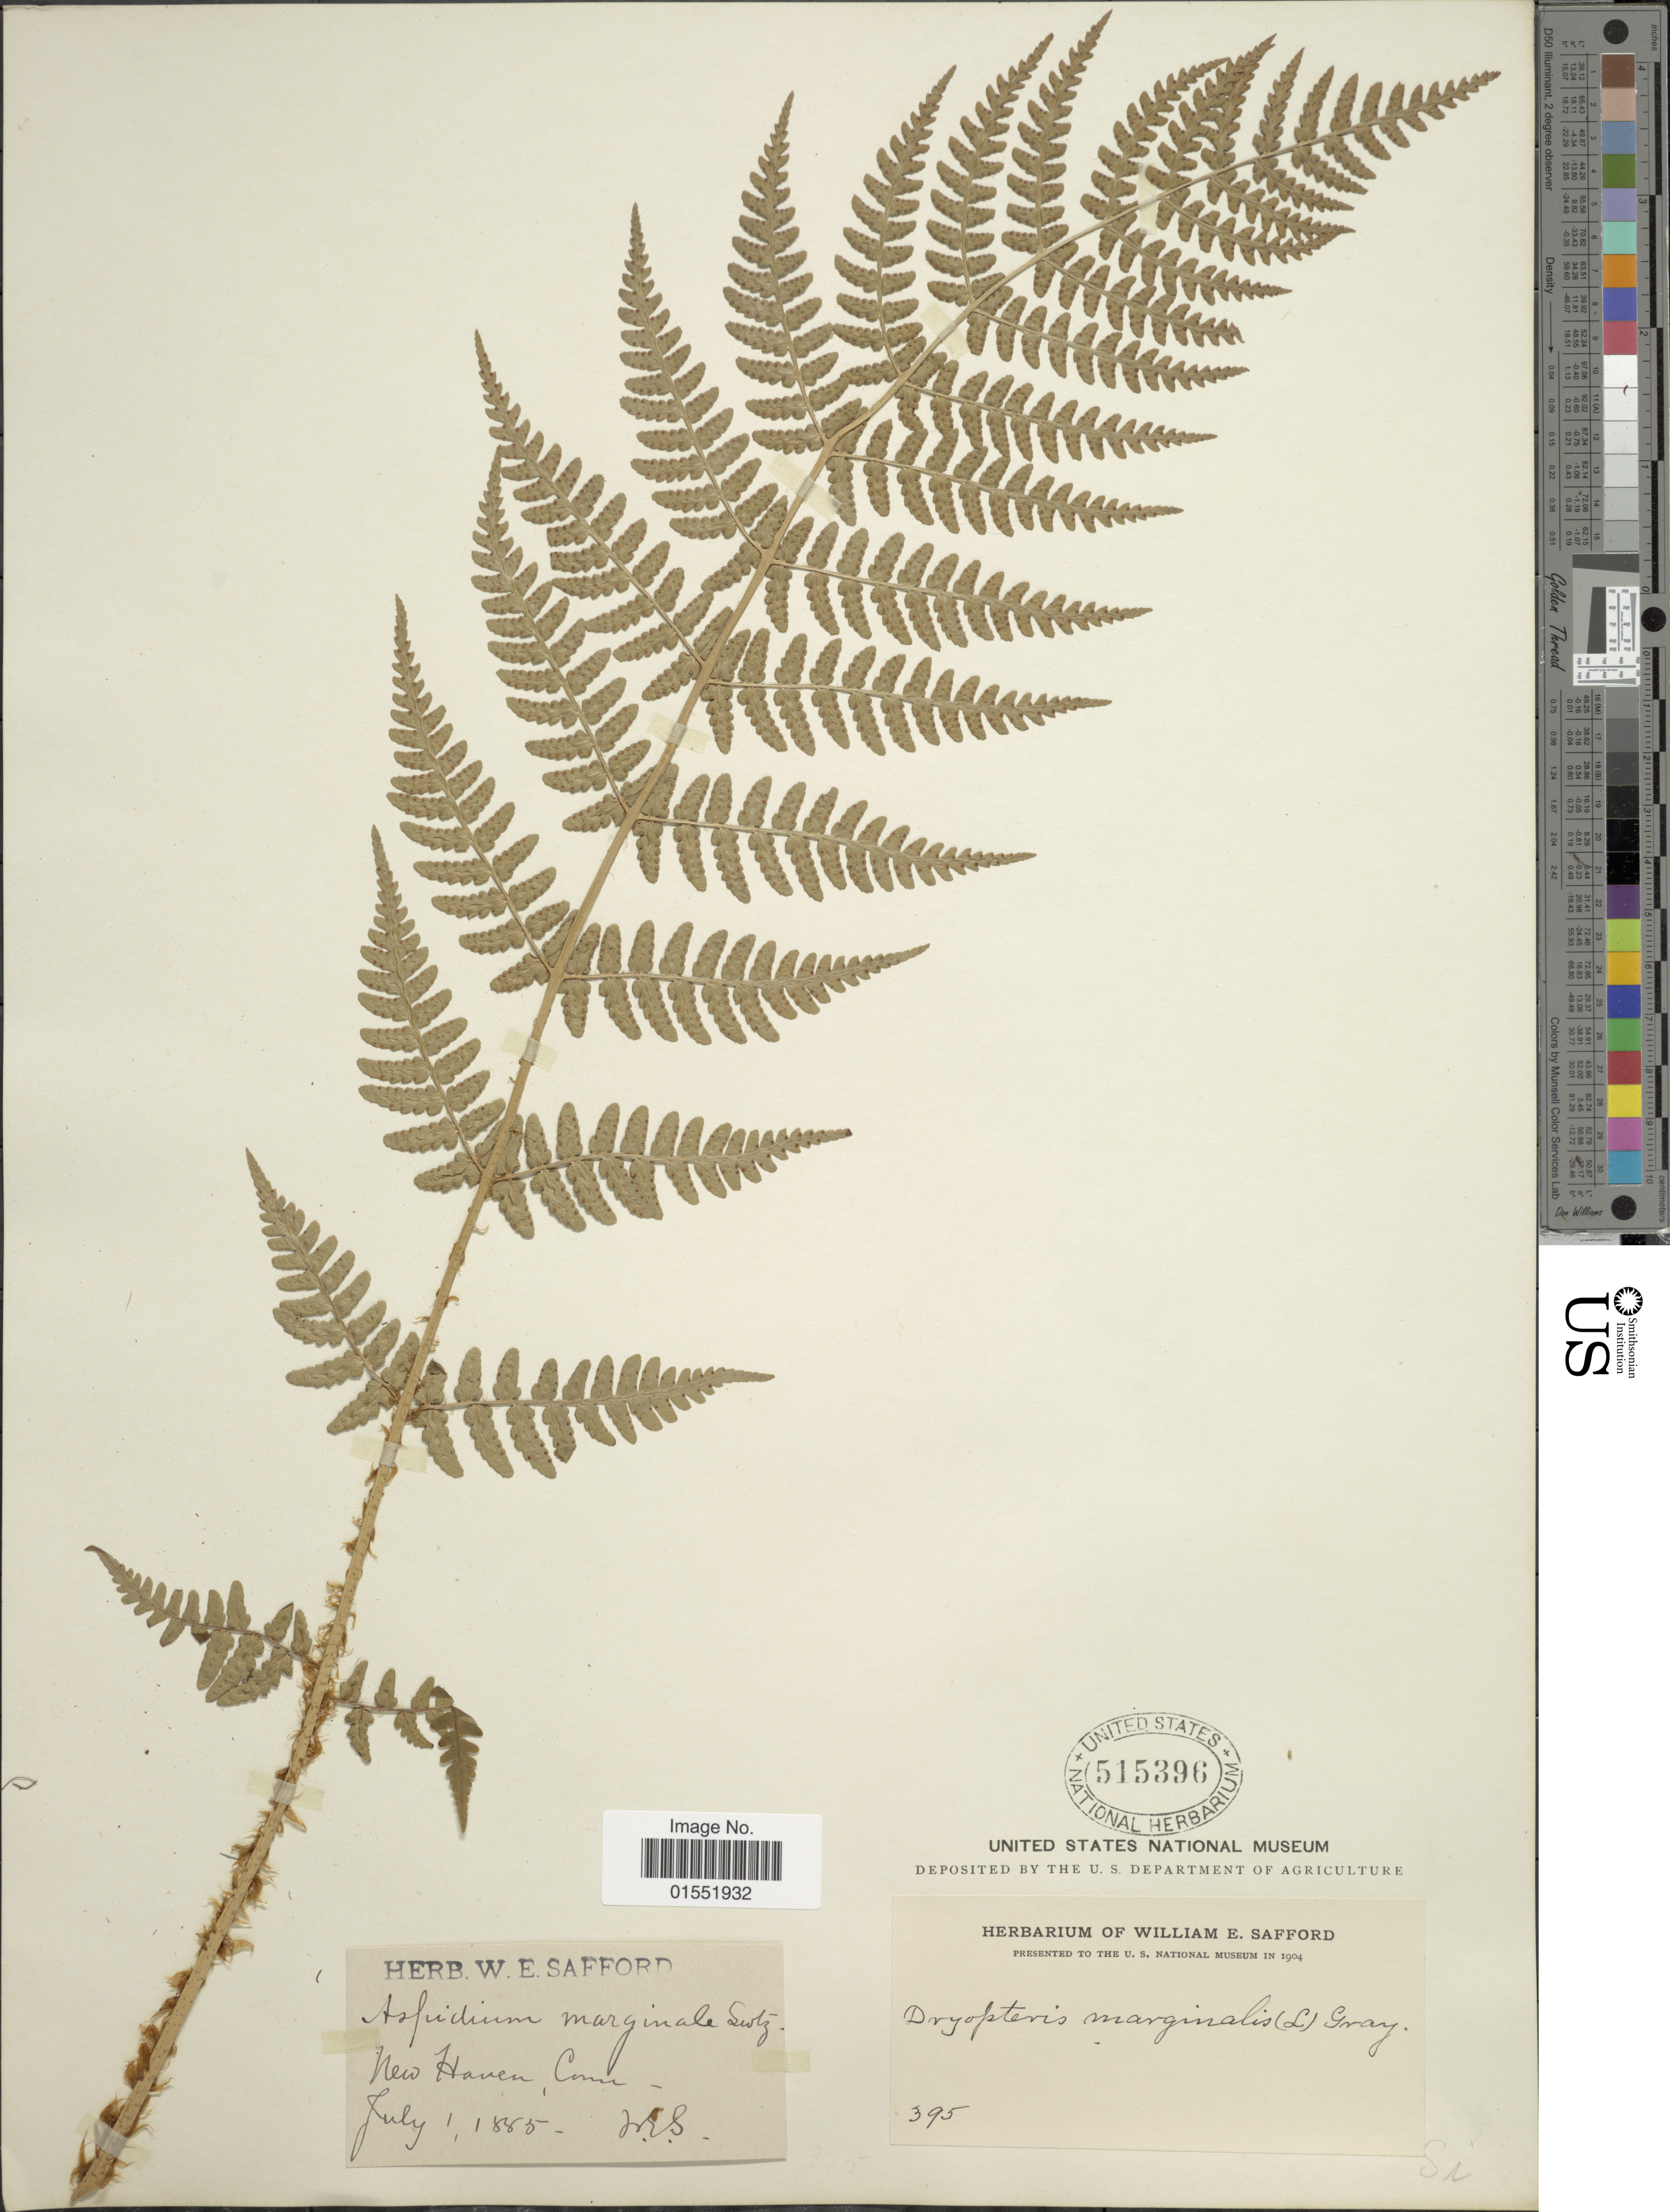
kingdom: Plantae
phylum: Tracheophyta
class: Polypodiopsida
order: Polypodiales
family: Dryopteridaceae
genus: Dryopteris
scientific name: Dryopteris marginalis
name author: (L.) A. Gray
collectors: W. E. Safford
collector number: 395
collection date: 1885-07-01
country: United States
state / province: Connecticut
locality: New Haven,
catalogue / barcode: US 515396